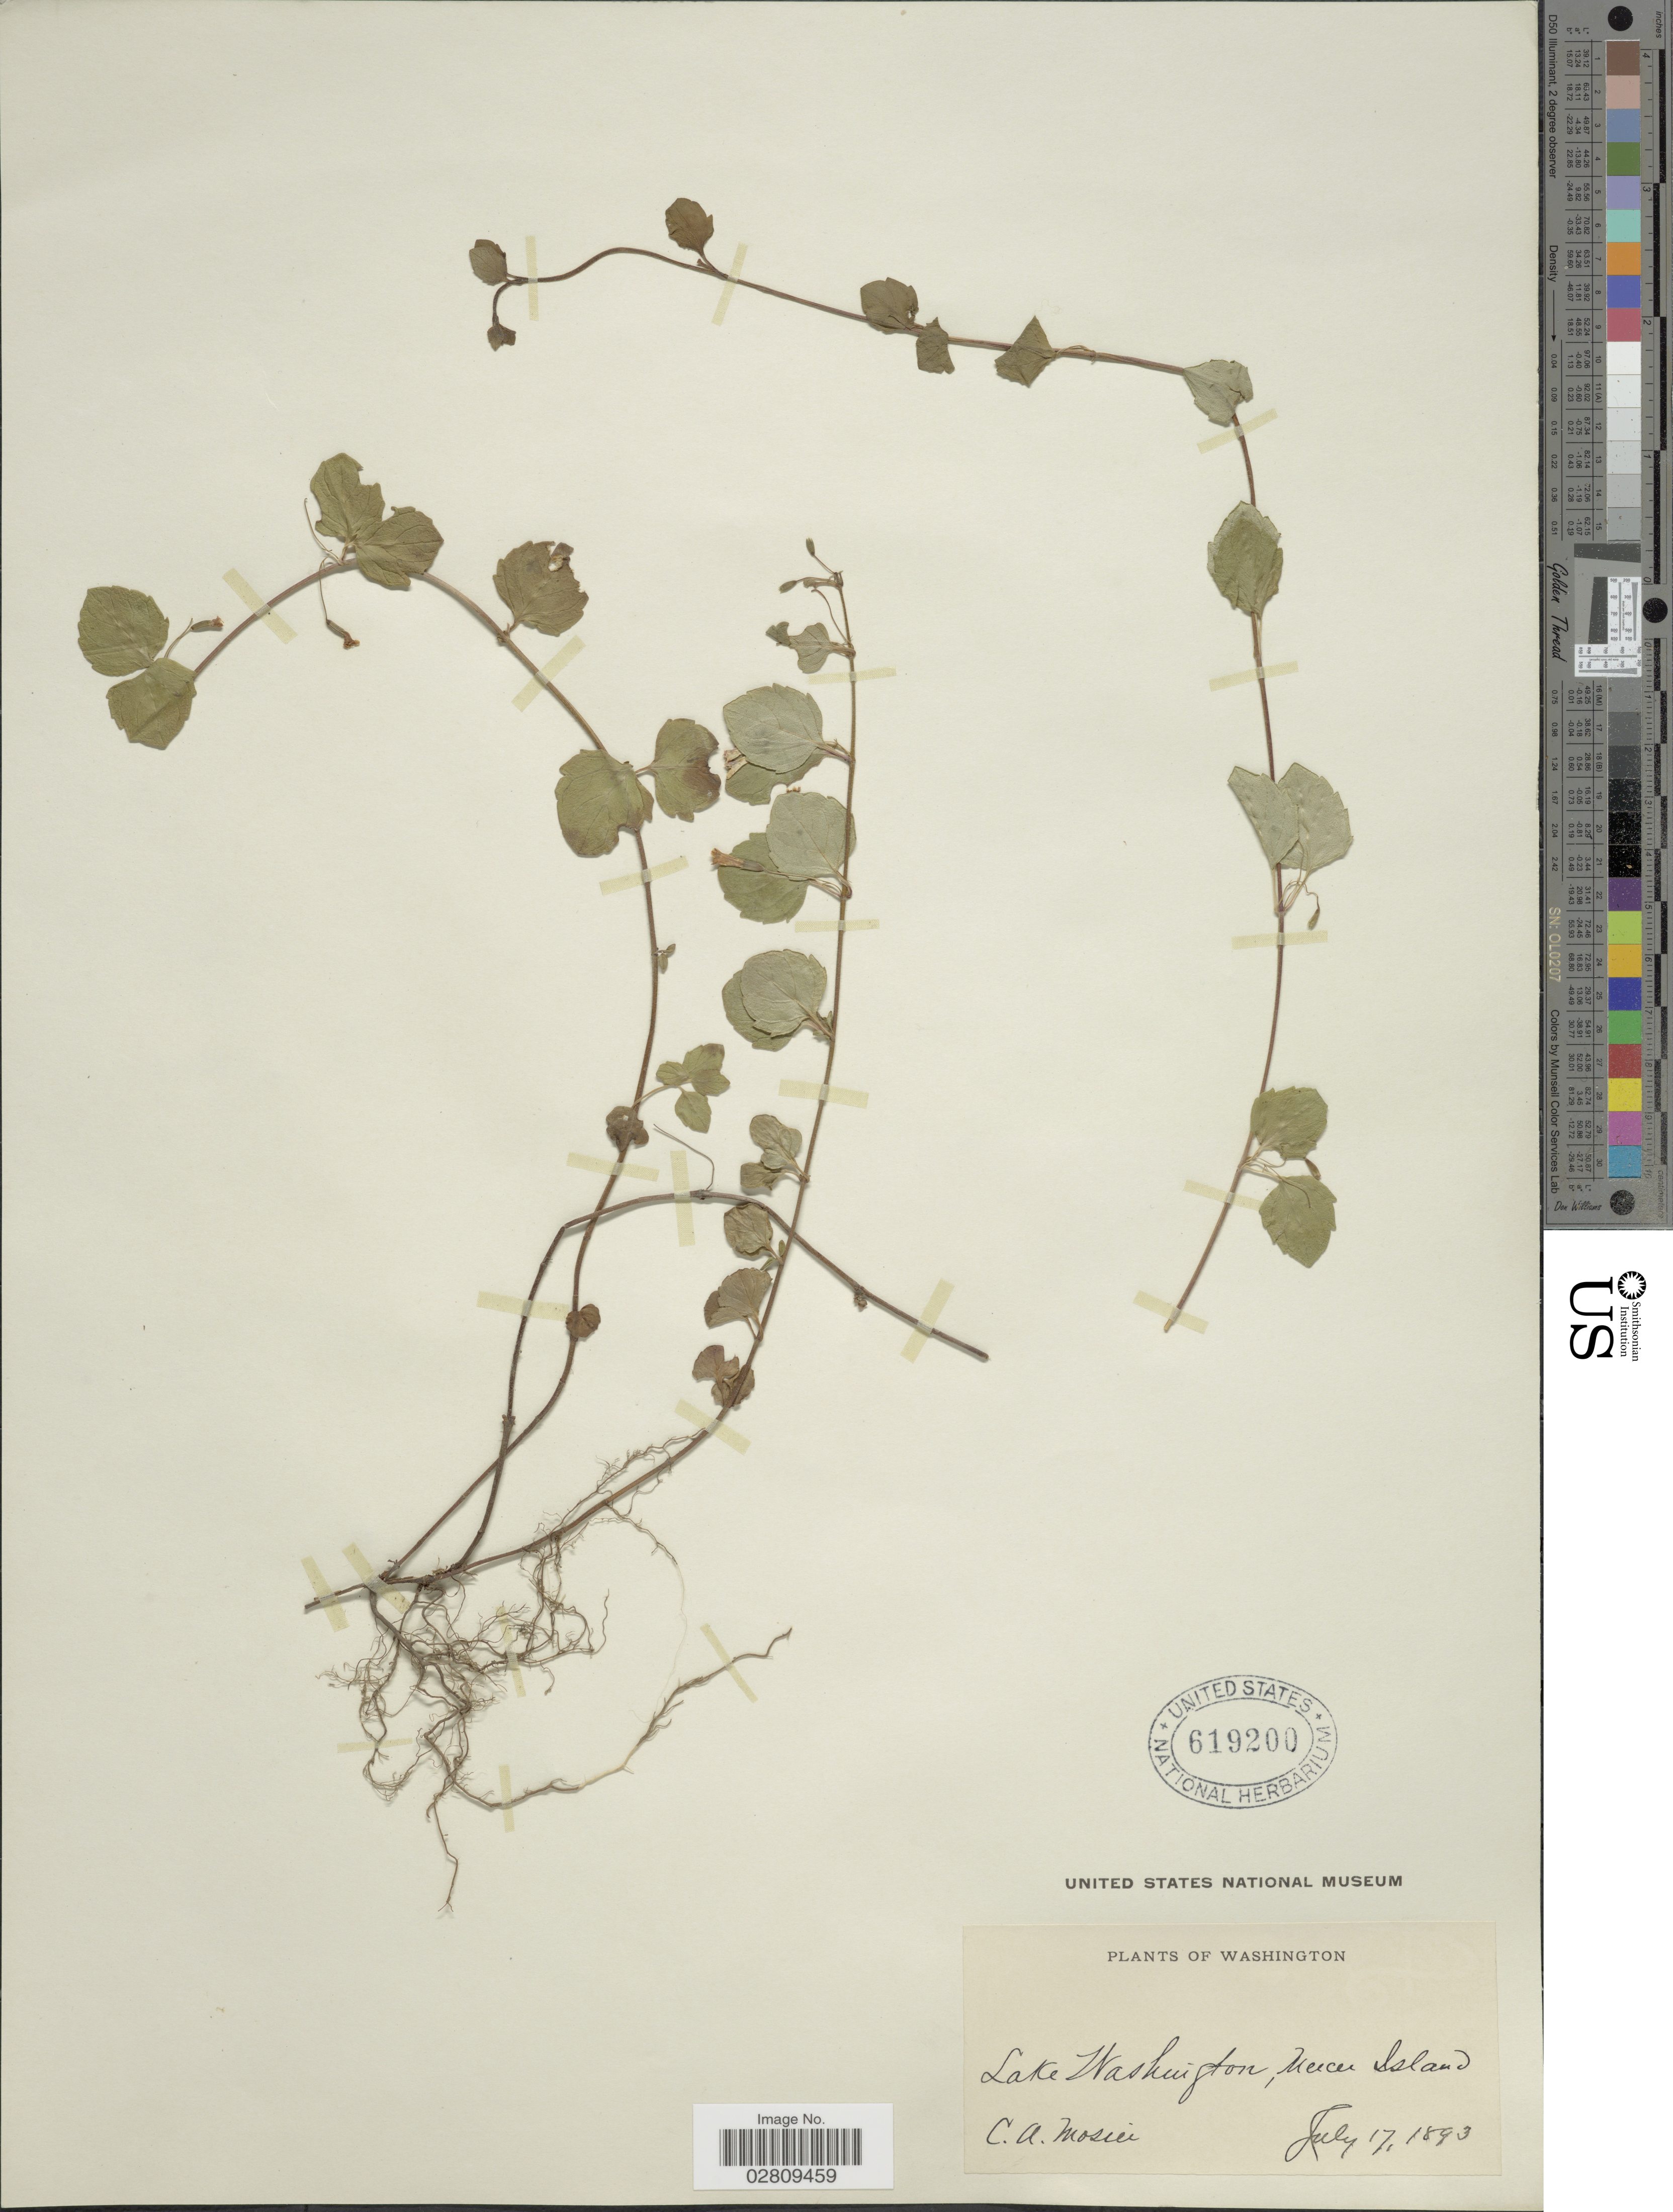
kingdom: Plantae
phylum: Tracheophyta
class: Magnoliopsida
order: Lamiales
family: Lamiaceae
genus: Micromeria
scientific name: Micromeria douglasii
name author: Benth.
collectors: C. A. Mosier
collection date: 1893-07-17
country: United States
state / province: Washington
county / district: King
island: Mercer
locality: Lake Washington, Mercer Island.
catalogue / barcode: US 619200